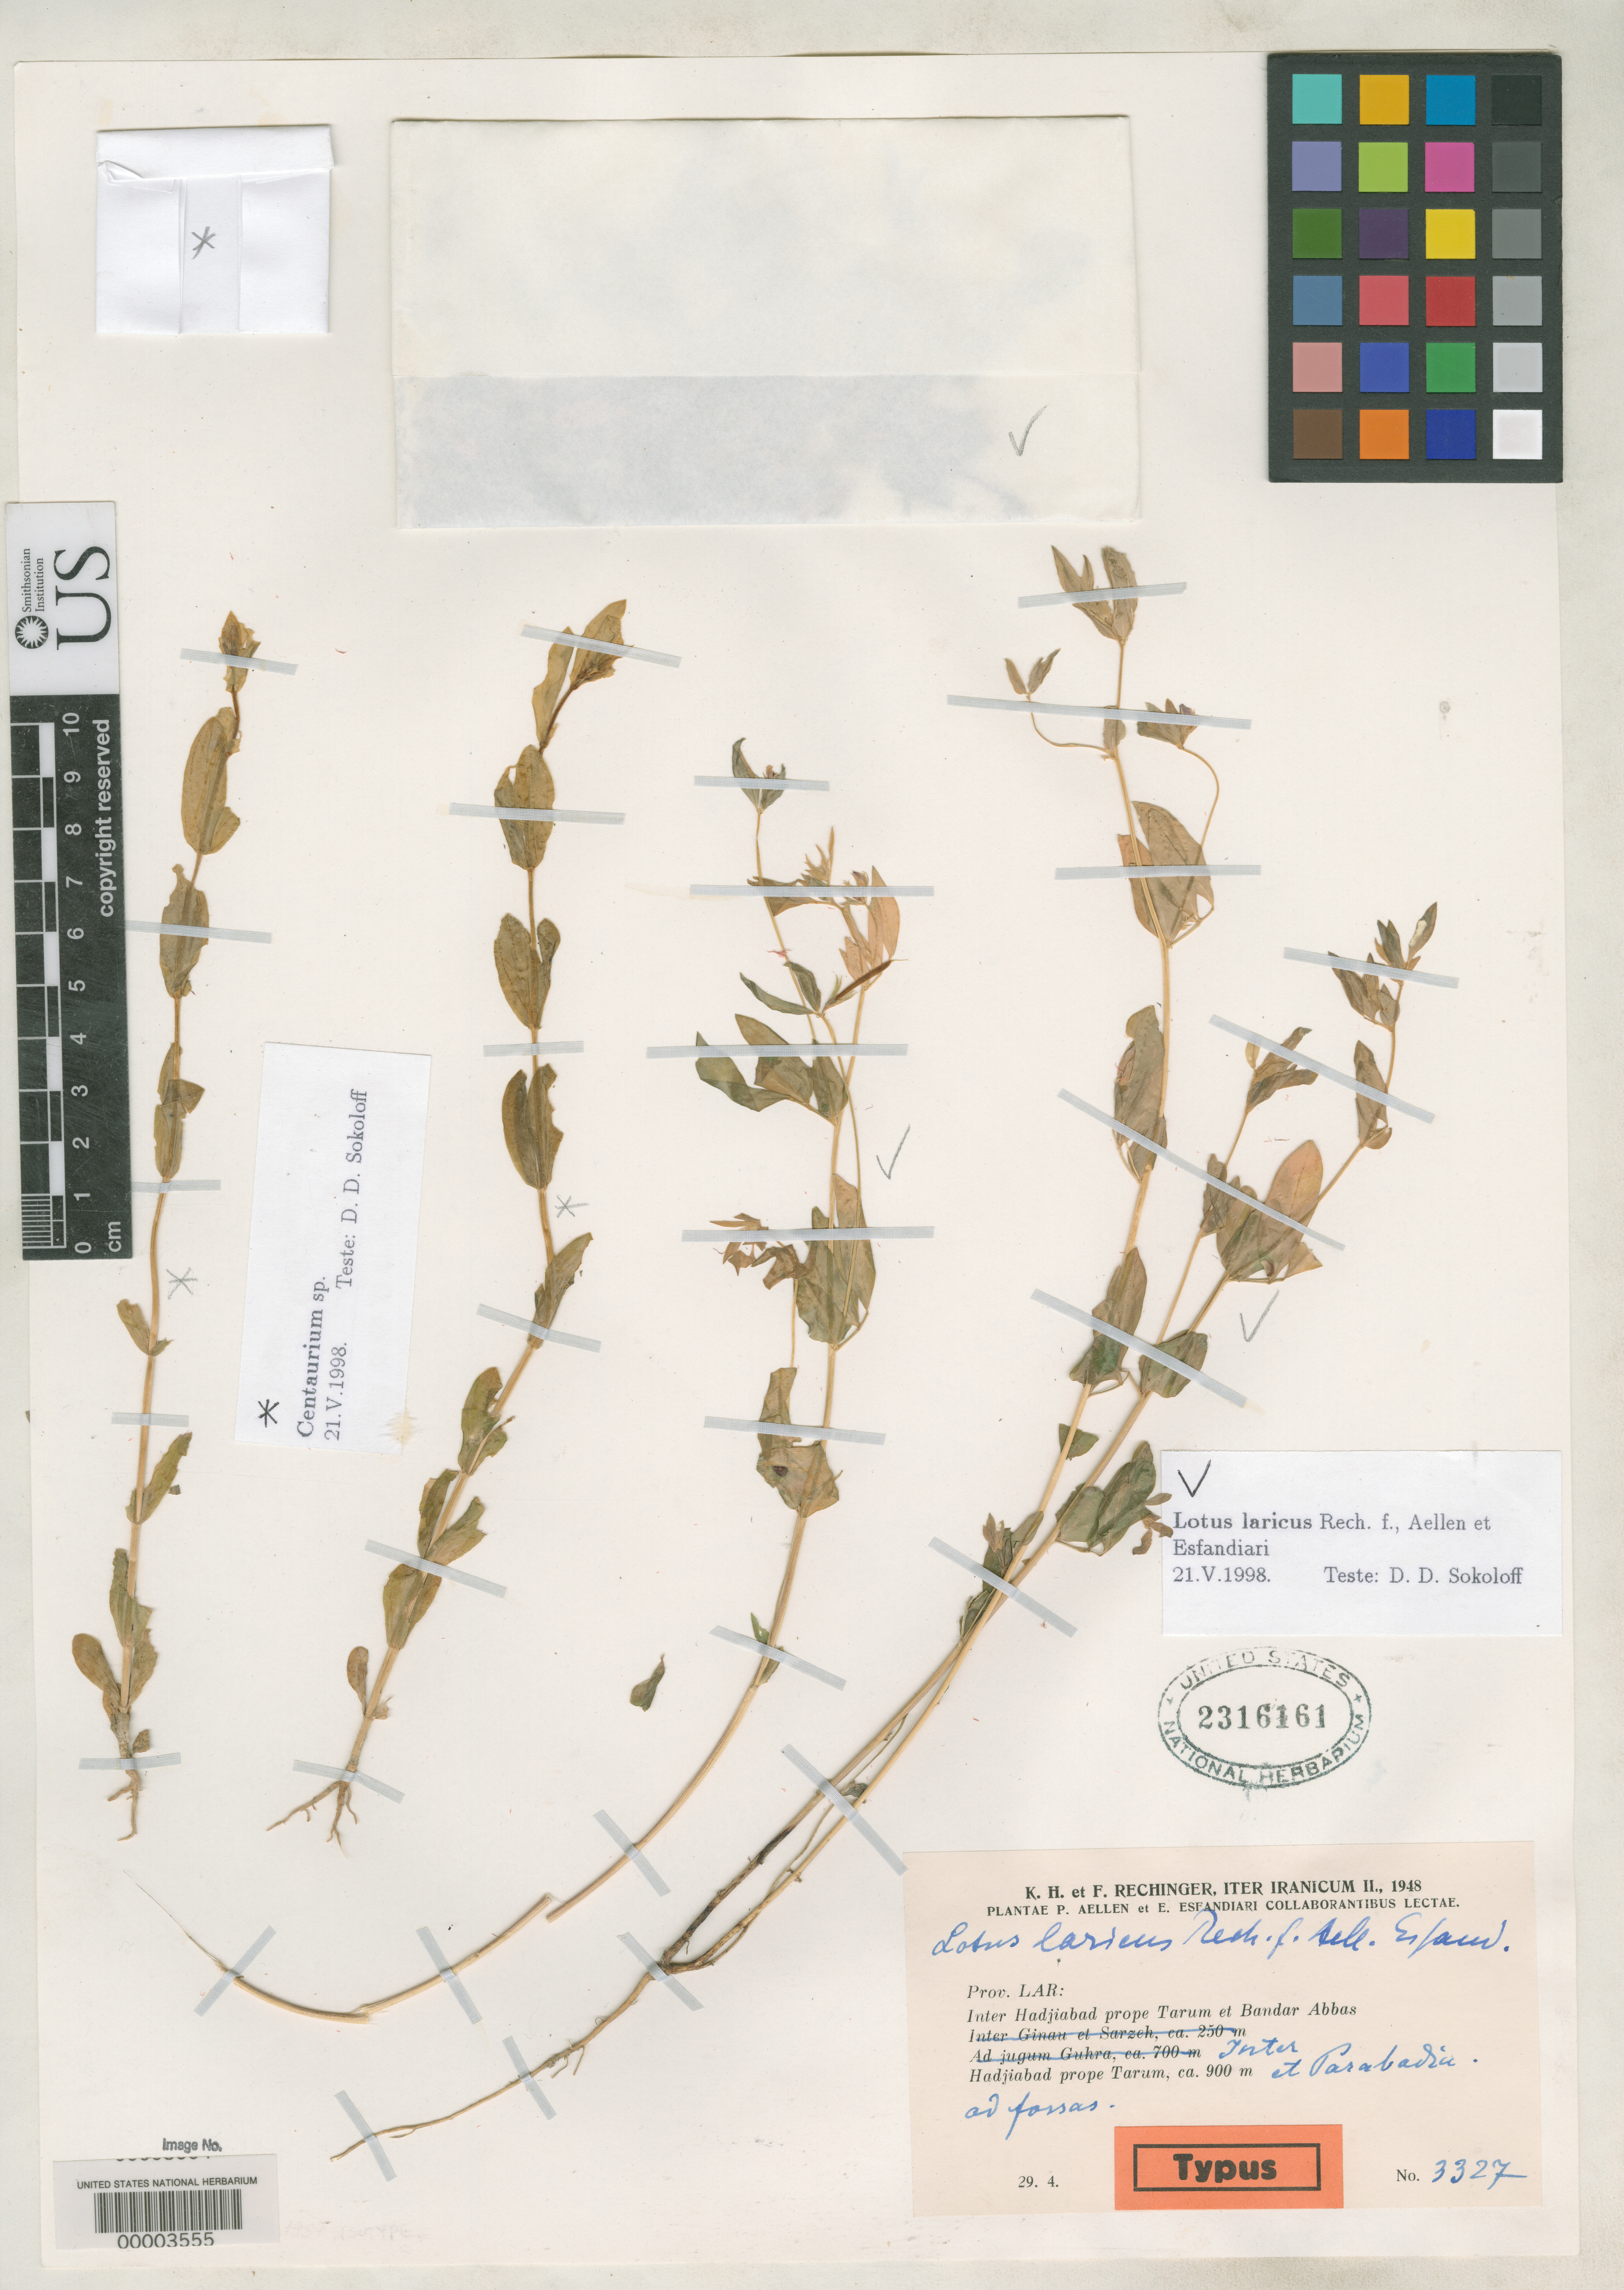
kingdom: Plantae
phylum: Tracheophyta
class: Magnoliopsida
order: Fabales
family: Fabaceae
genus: Lotus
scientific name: Lotus laricus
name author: Rech. f.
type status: Isotype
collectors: K. H. Rechinger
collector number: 3327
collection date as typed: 29 Apr 1948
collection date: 1948-04-29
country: Iran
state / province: Hormozgan / Kerman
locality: Inter Hadjiabad prope Tarum et Bandar Abbas, Hadjiabad prope Tarum.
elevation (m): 900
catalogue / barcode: US 2316161